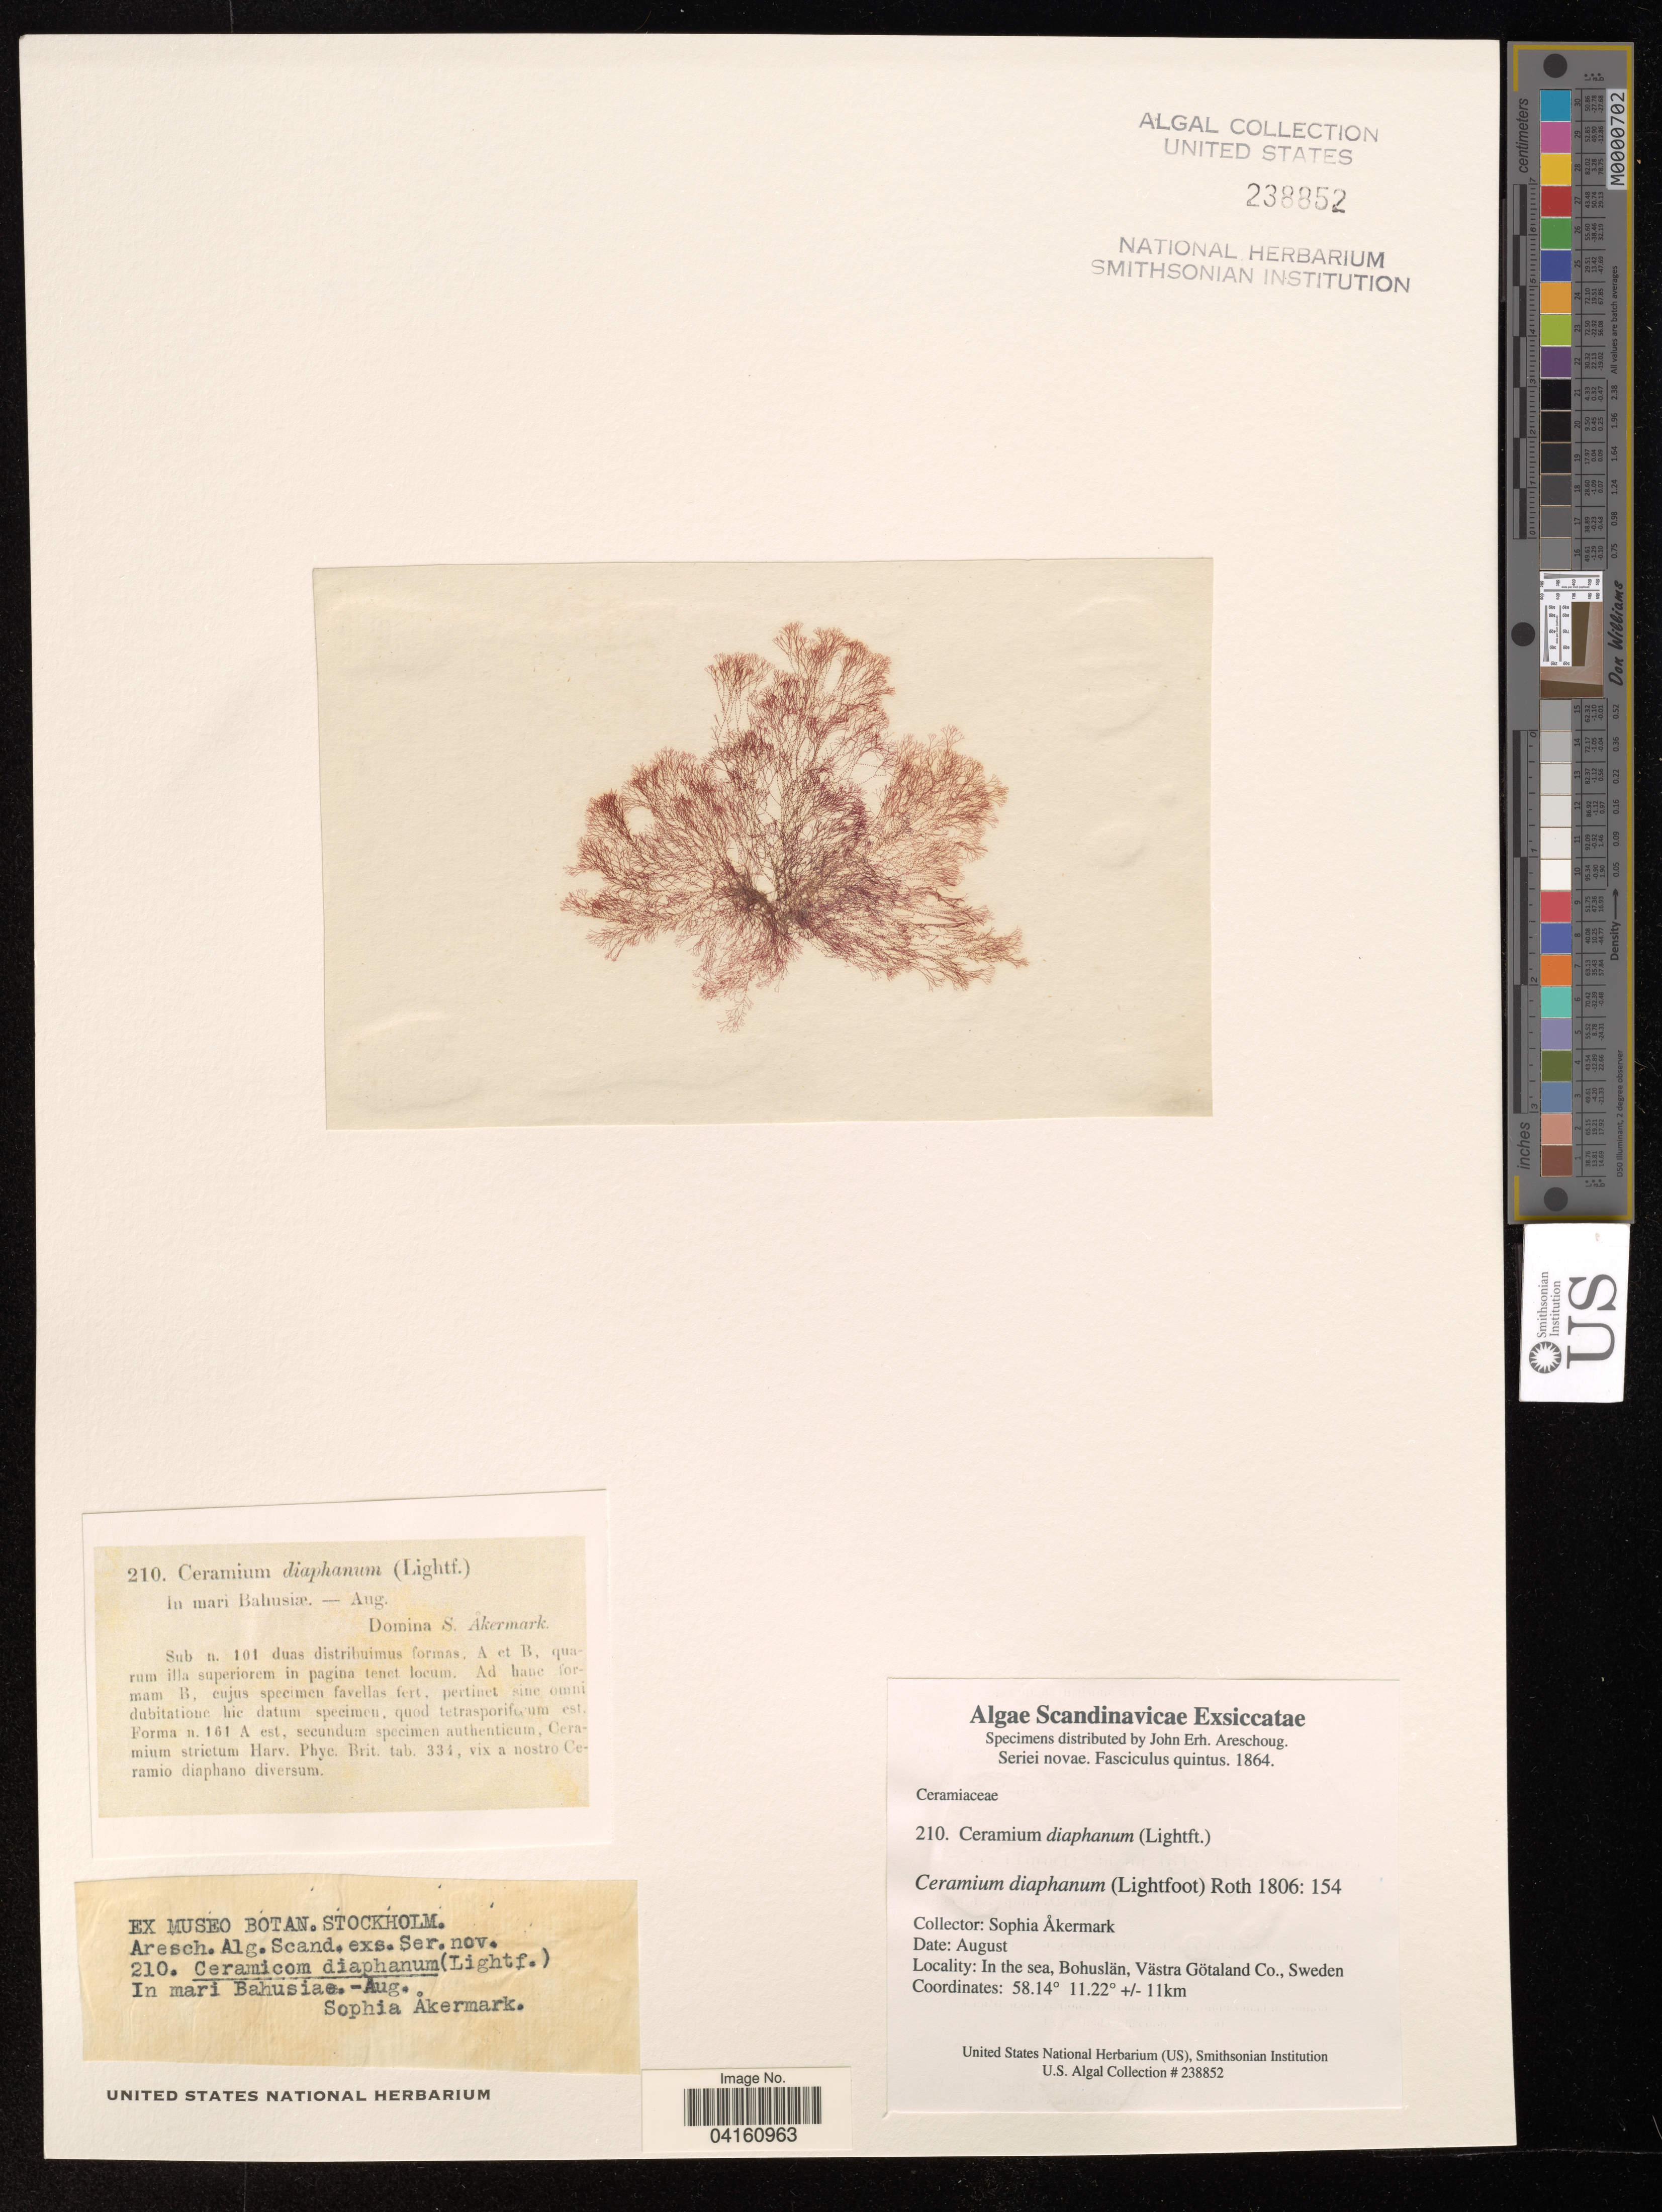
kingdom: Plantae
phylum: Rhodophyta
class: Florideophyceae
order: Ceramiales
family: Ceramiaceae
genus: Ceramium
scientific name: Ceramium diaphanum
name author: (Lightf.) Roth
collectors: S. Akermark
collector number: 210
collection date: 1864-08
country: Sweden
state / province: Västra Götaland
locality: In sea. Bohuslan.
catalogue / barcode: US 238852